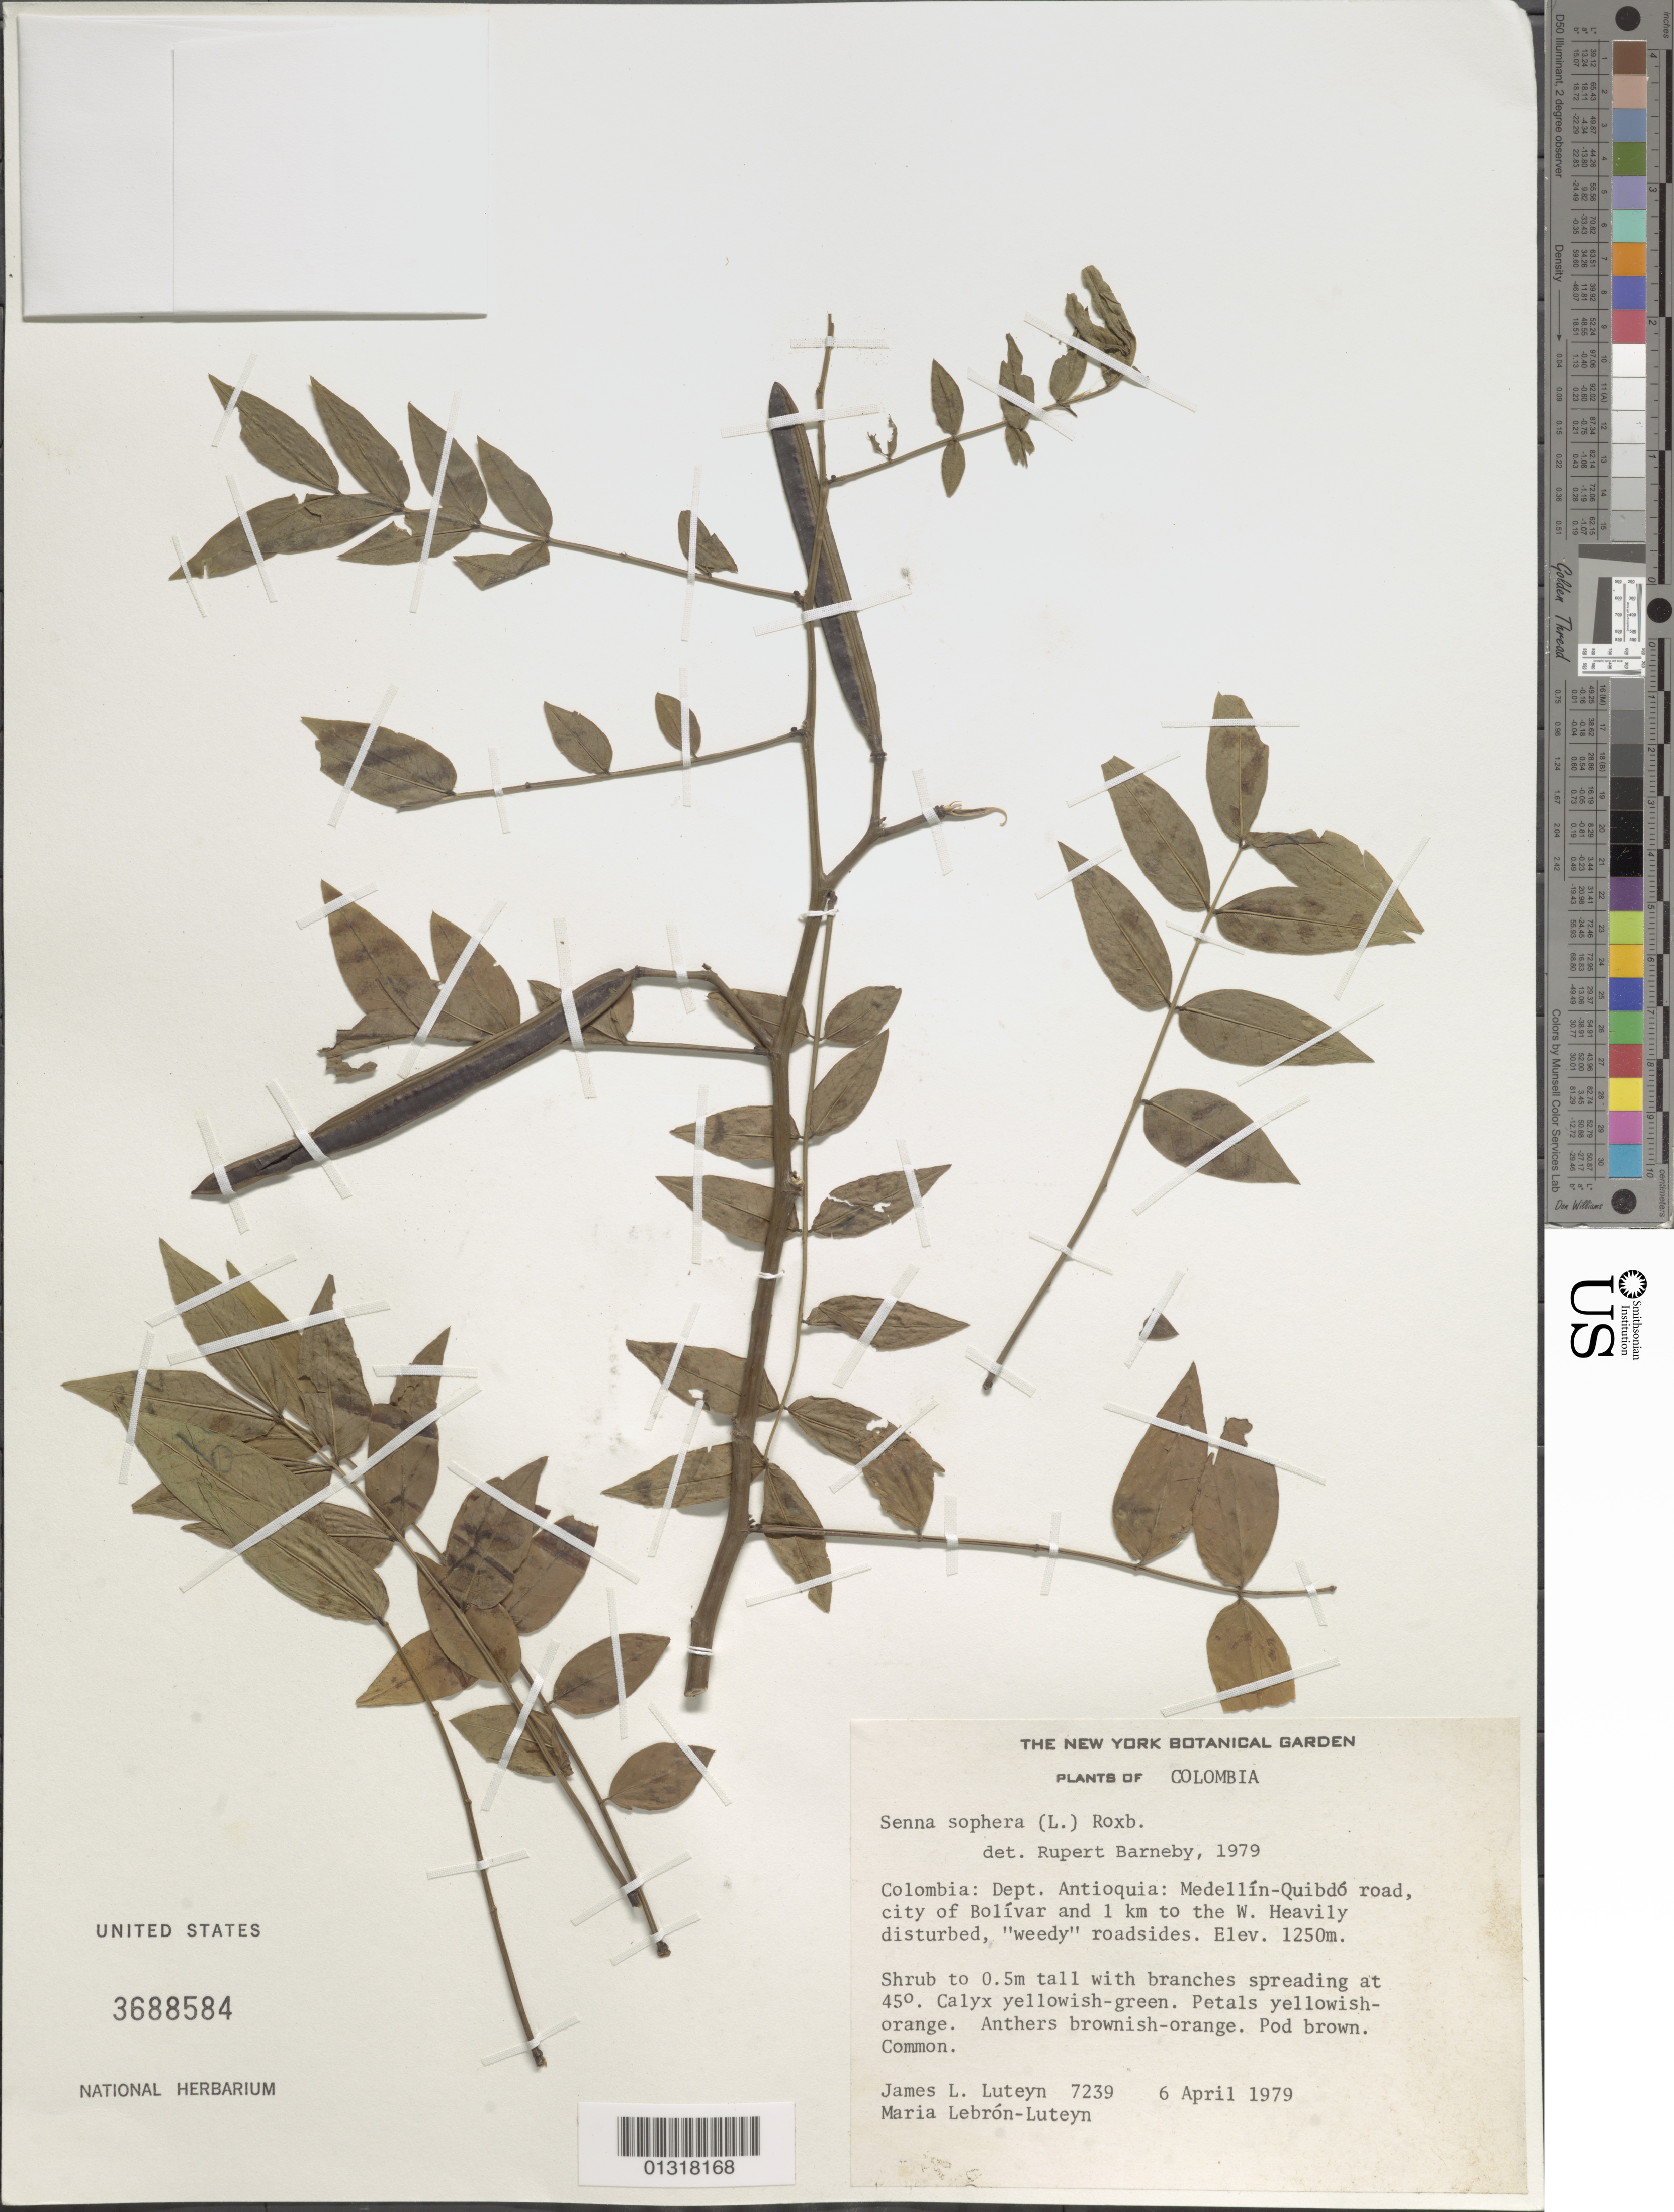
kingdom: Plantae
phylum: Tracheophyta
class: Magnoliopsida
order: Fabales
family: Fabaceae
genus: Senna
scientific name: Senna sophera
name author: (L.) Roxb.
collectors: J. L. Luteyn & M. L. Lebrón-Luteyn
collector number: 7239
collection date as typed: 06 Apr 1979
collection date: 1979-04-06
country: Colombia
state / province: Antioquia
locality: Medellin-Quibdo road, city of Bolivar and 1 km to the W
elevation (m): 1250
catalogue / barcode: US 3688584